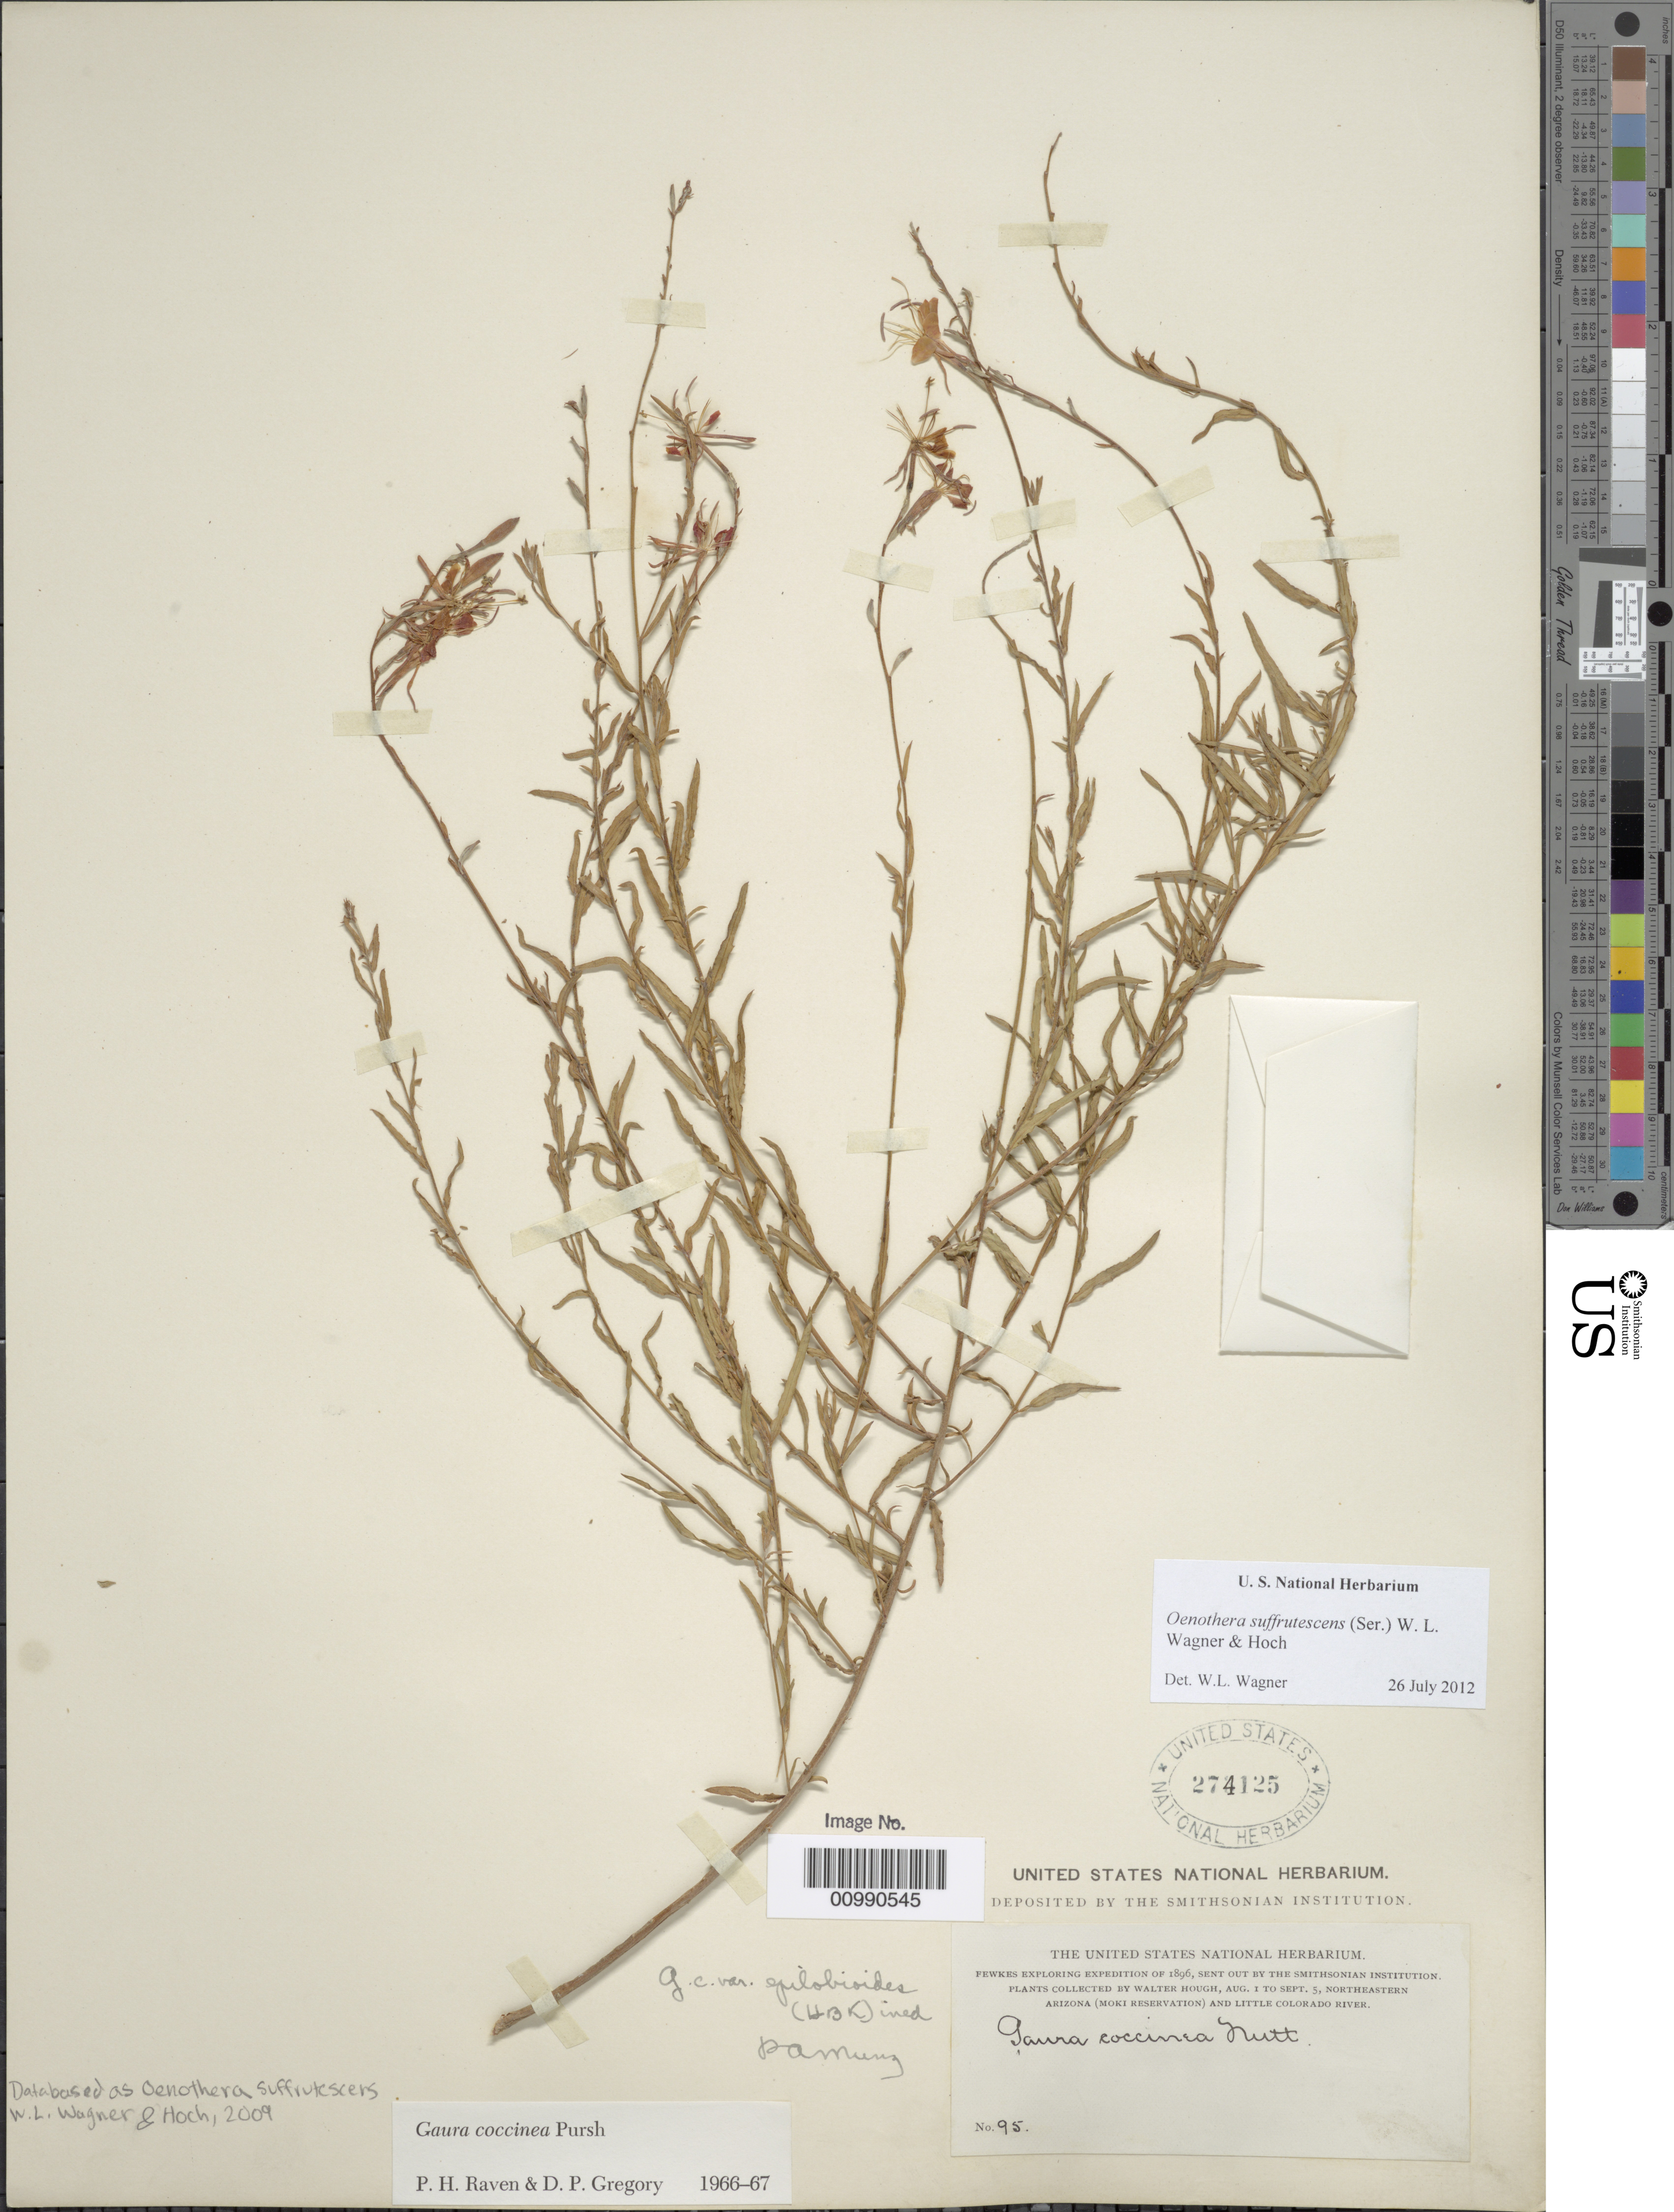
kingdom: Plantae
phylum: Tracheophyta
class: Magnoliopsida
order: Myrtales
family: Onagraceae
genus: Oenothera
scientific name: Oenothera suffrutescens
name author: (Ser.) W.L. Wagner & Hoch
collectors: W. Hough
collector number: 95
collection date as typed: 01 Aug 1896 to 05 Sep 1896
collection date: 1896-08-01/1896-09-05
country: United States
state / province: Arizona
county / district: Apache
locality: Moki Reservation and Little Colorado River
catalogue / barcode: US 274125